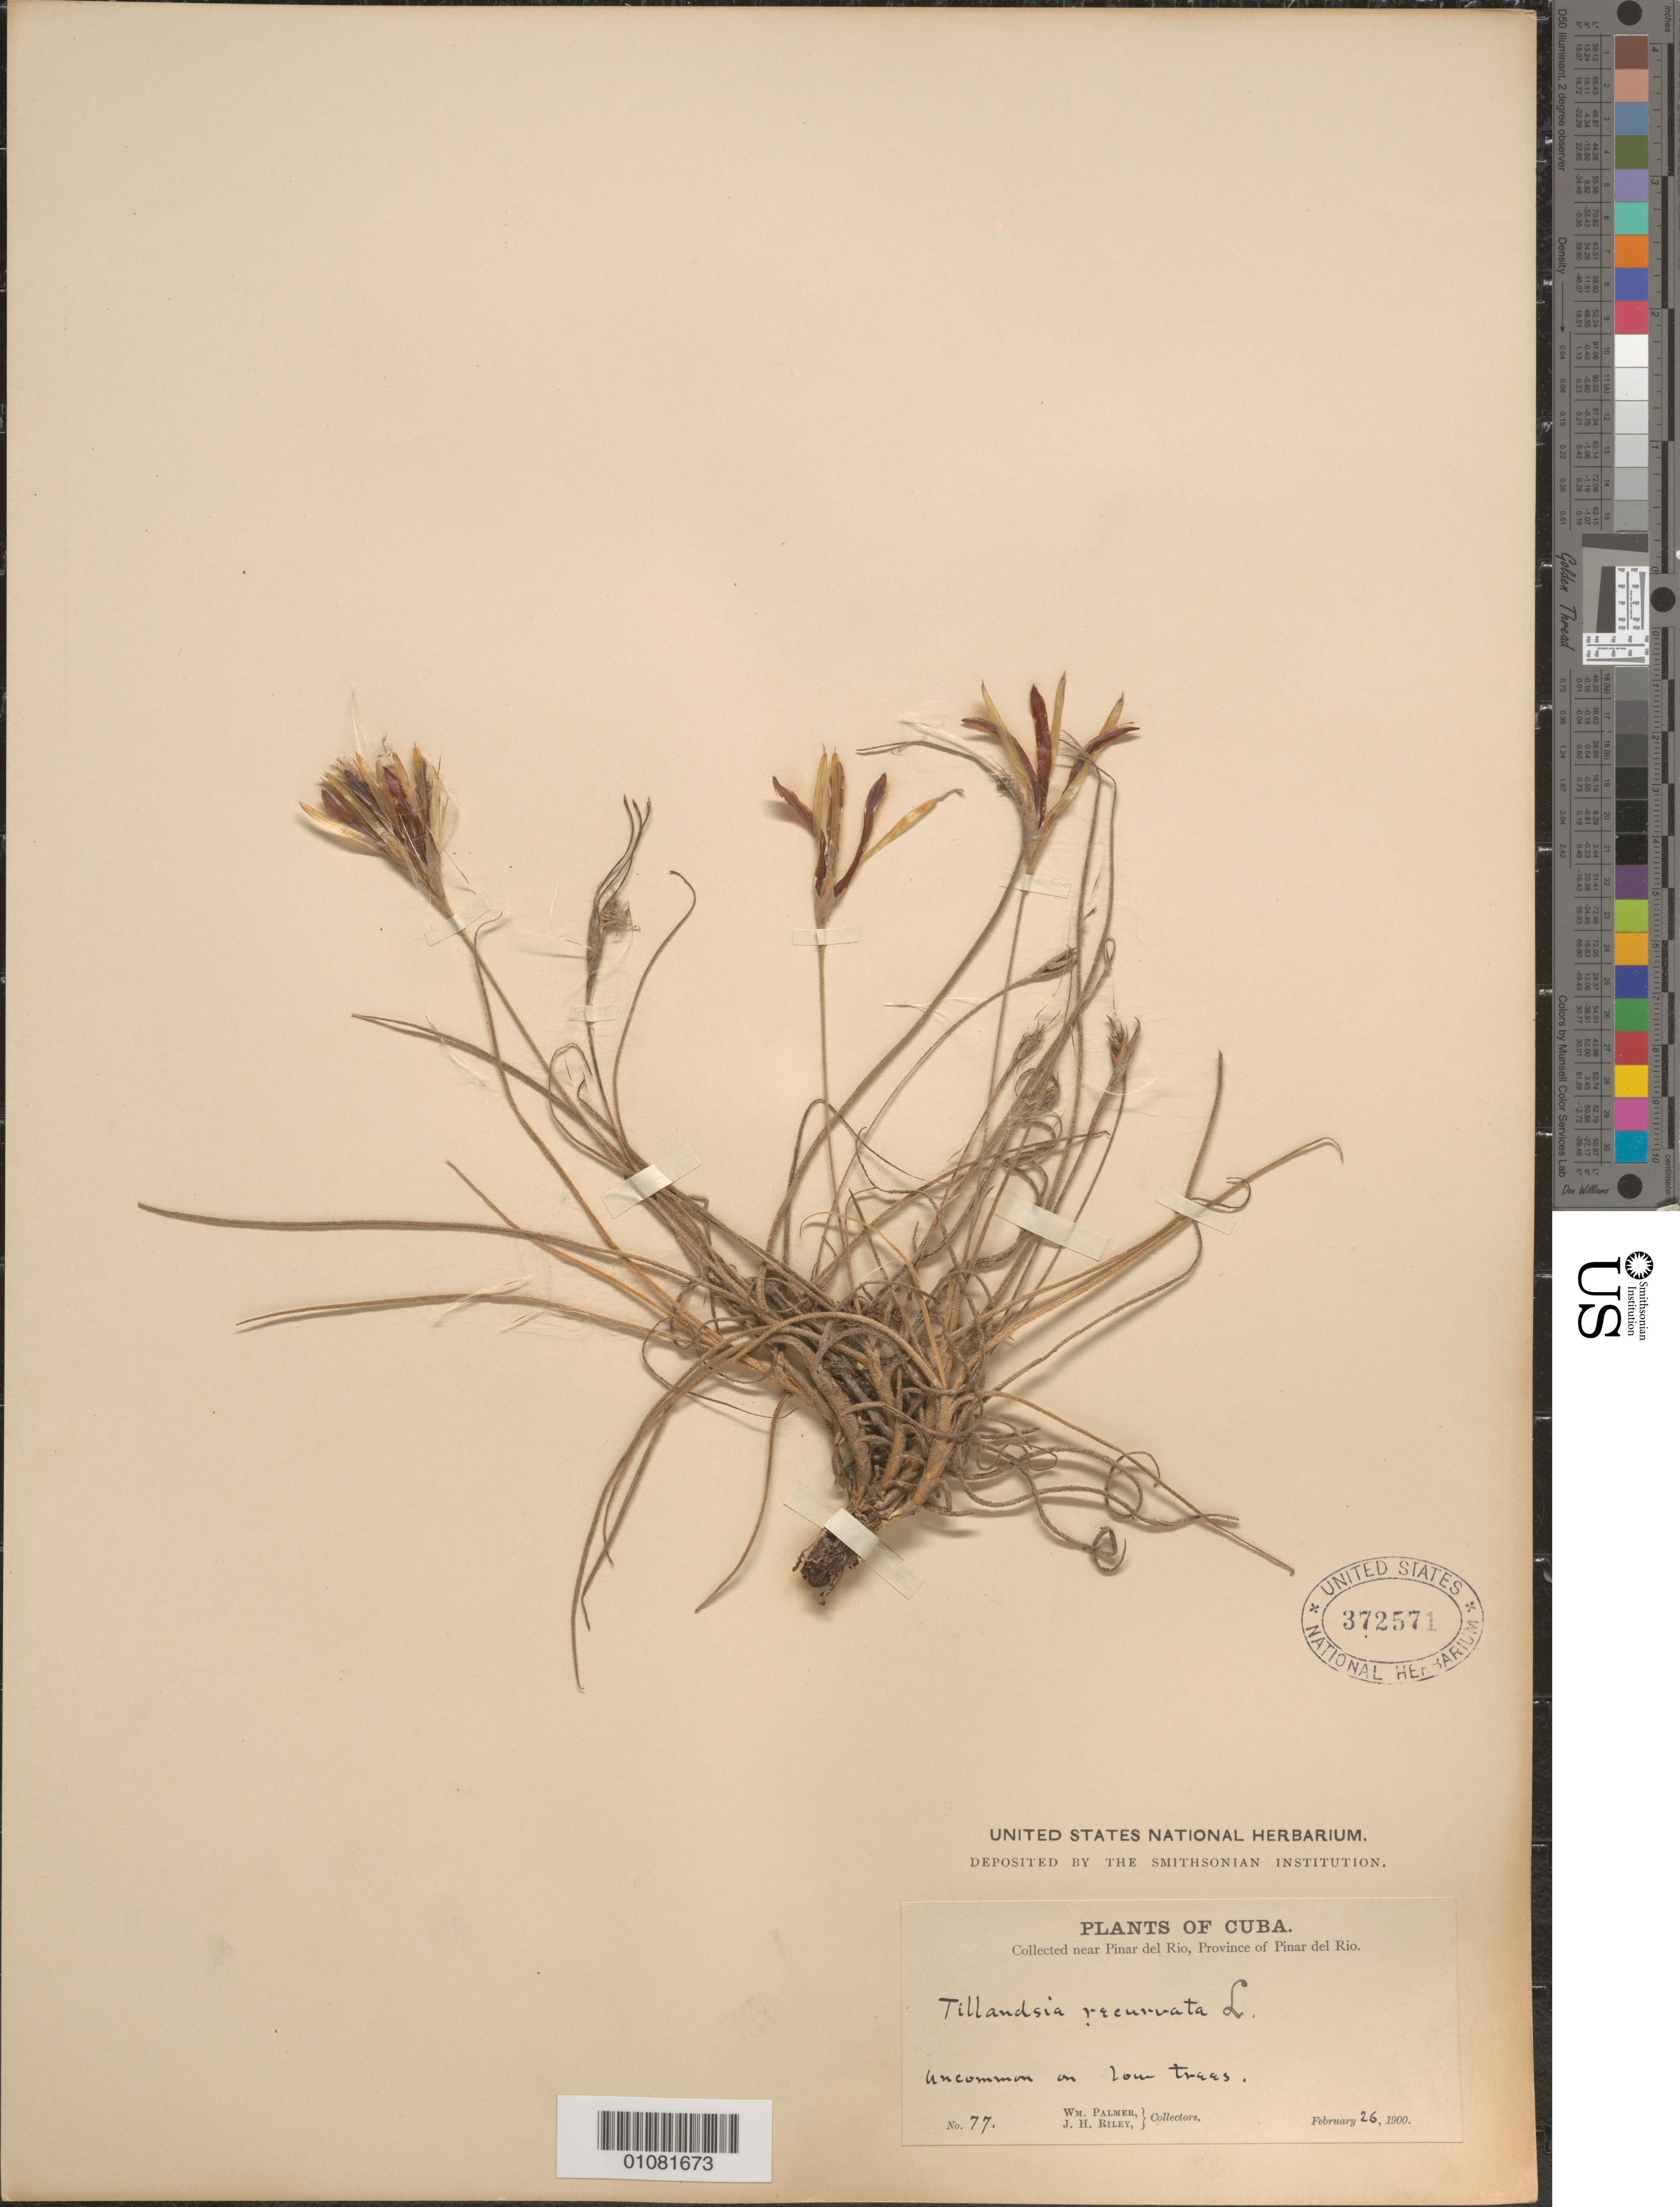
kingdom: Plantae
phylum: Tracheophyta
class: Liliopsida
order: Poales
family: Bromeliaceae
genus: Tillandsia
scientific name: Tillandsia recurvata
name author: L.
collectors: W. Palmer & J. H. Riley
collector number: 77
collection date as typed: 26 Feb 1900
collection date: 1900-02-26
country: Cuba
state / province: Pinar del Rio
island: Cuba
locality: Near Pinar del Rio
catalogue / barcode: US 372571